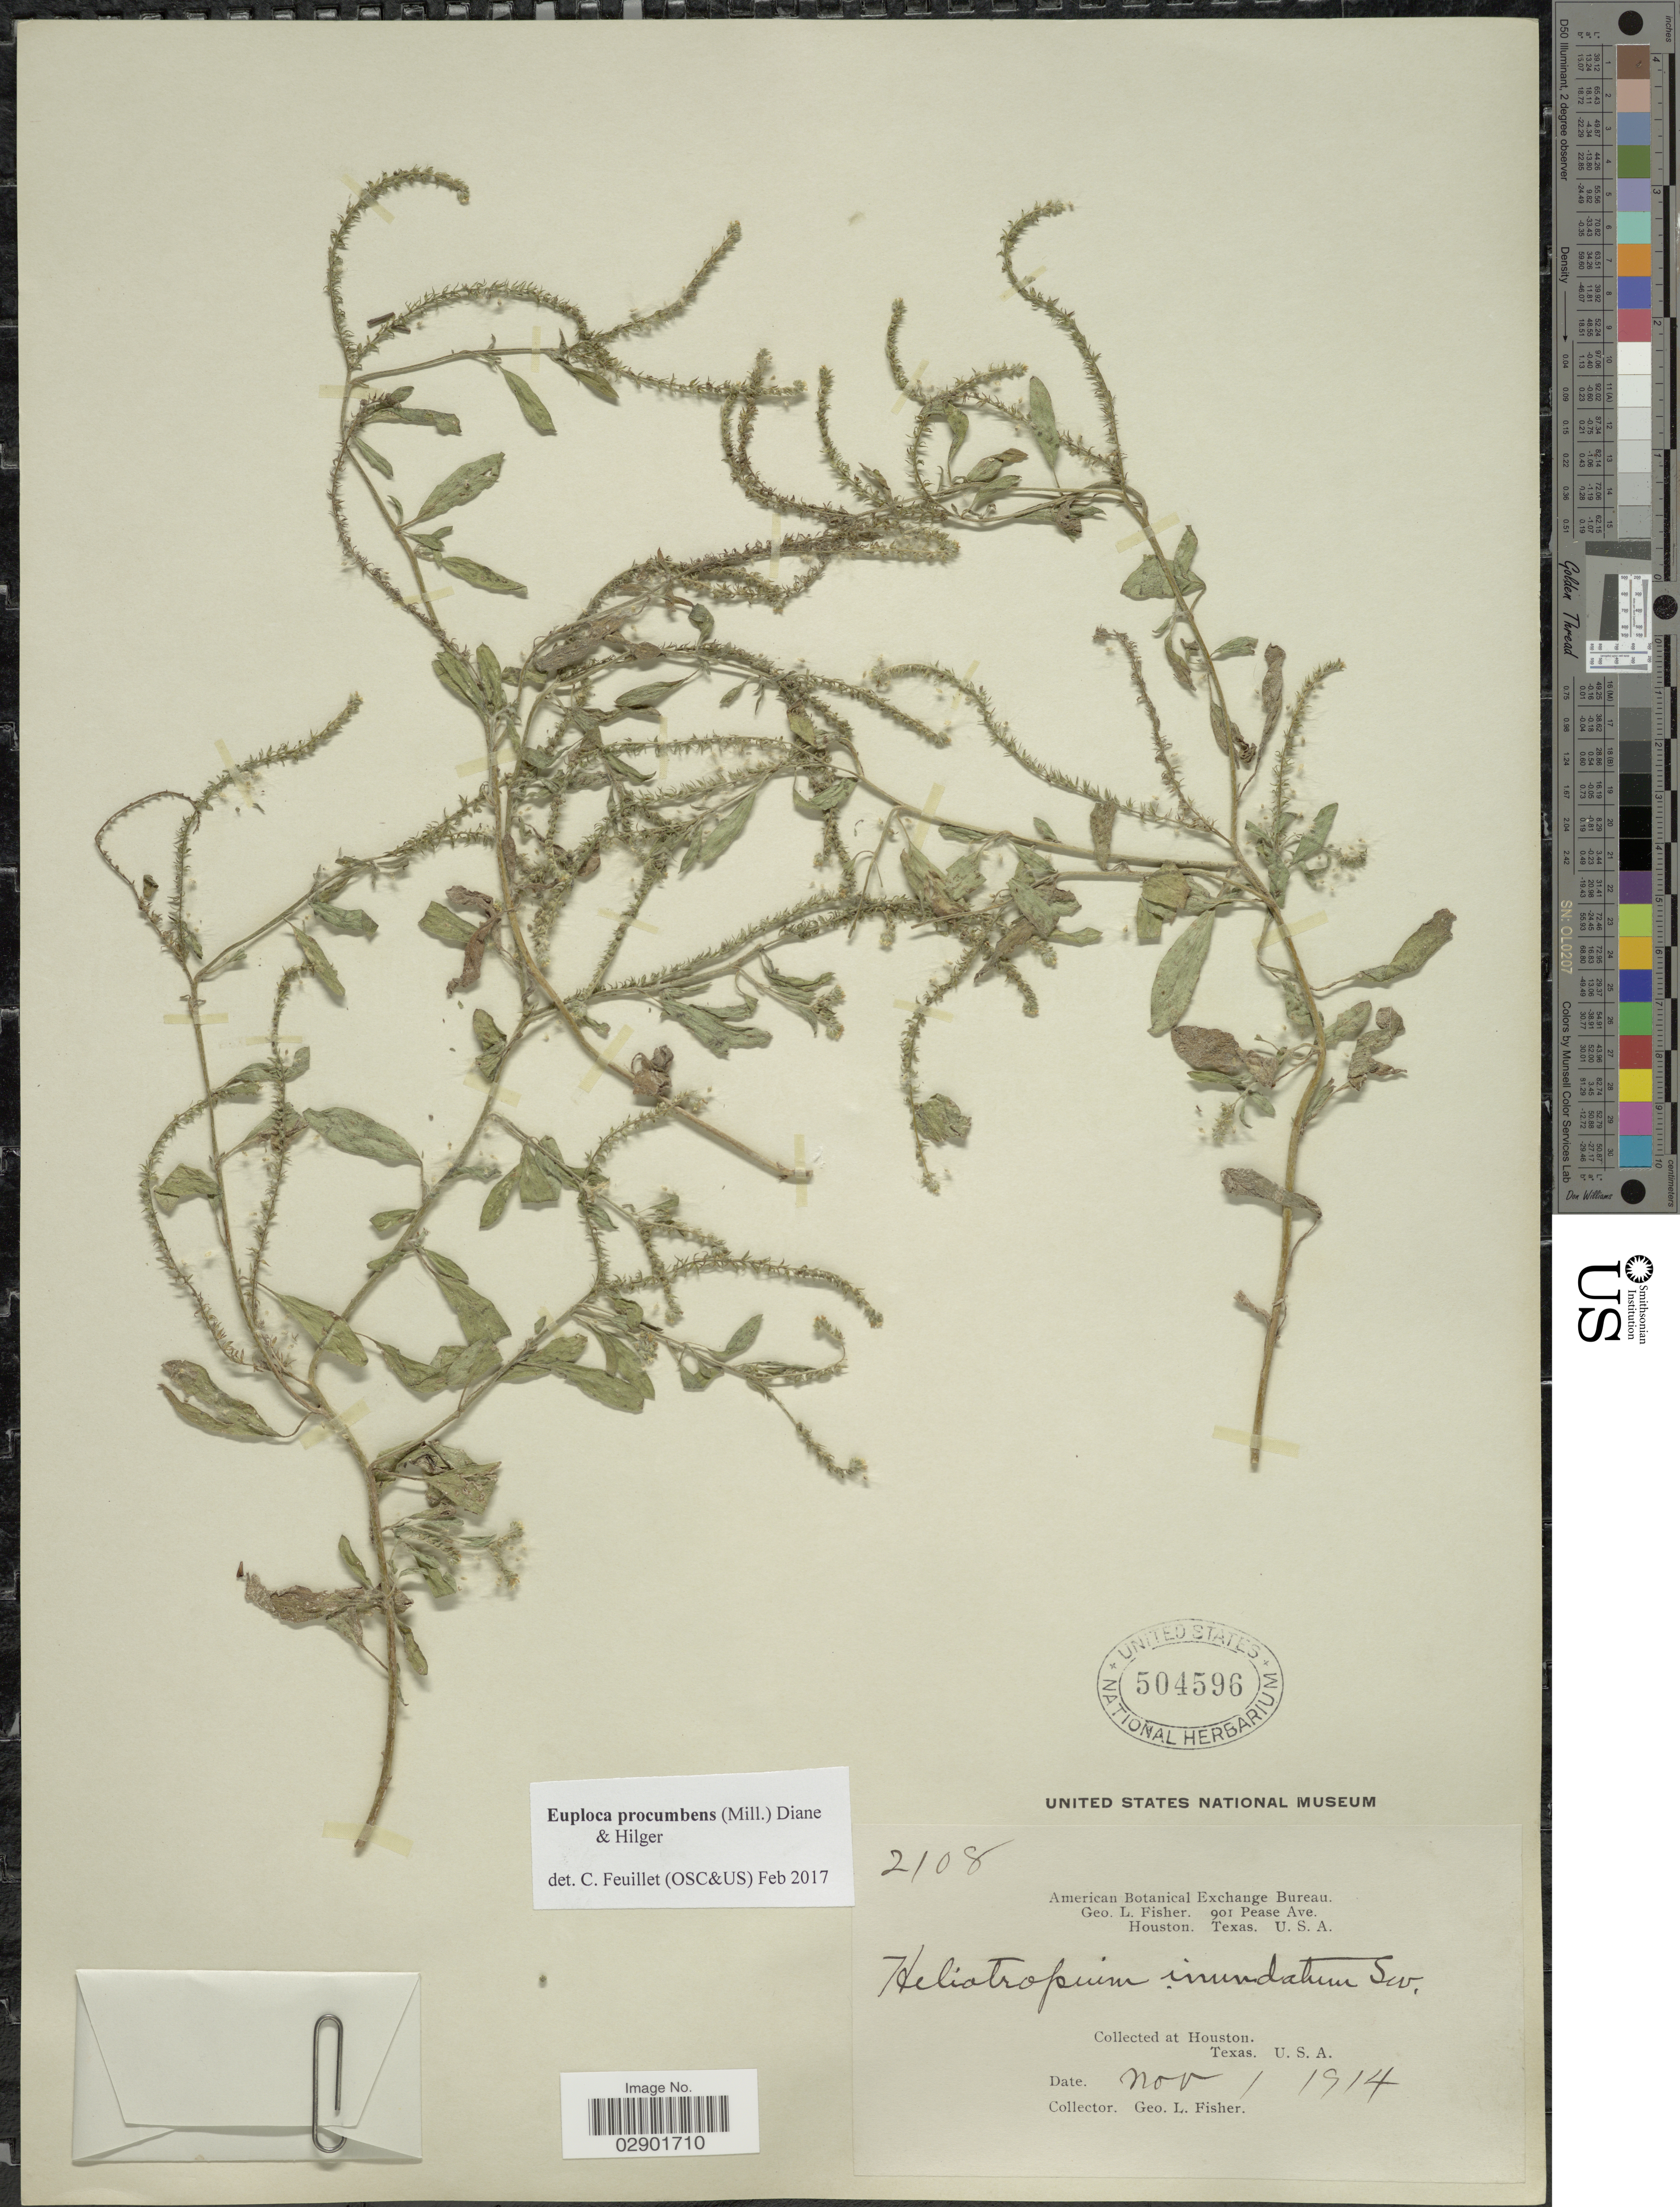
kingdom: Plantae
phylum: Tracheophyta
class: Magnoliopsida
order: Boraginales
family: Heliotropiaceae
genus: Euploca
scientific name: Euploca procumbens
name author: (Mill.) Diane & Hilger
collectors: G. L. Fisher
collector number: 2108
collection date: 1914-11-01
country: United States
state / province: Texas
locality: Houston.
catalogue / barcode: US 504596